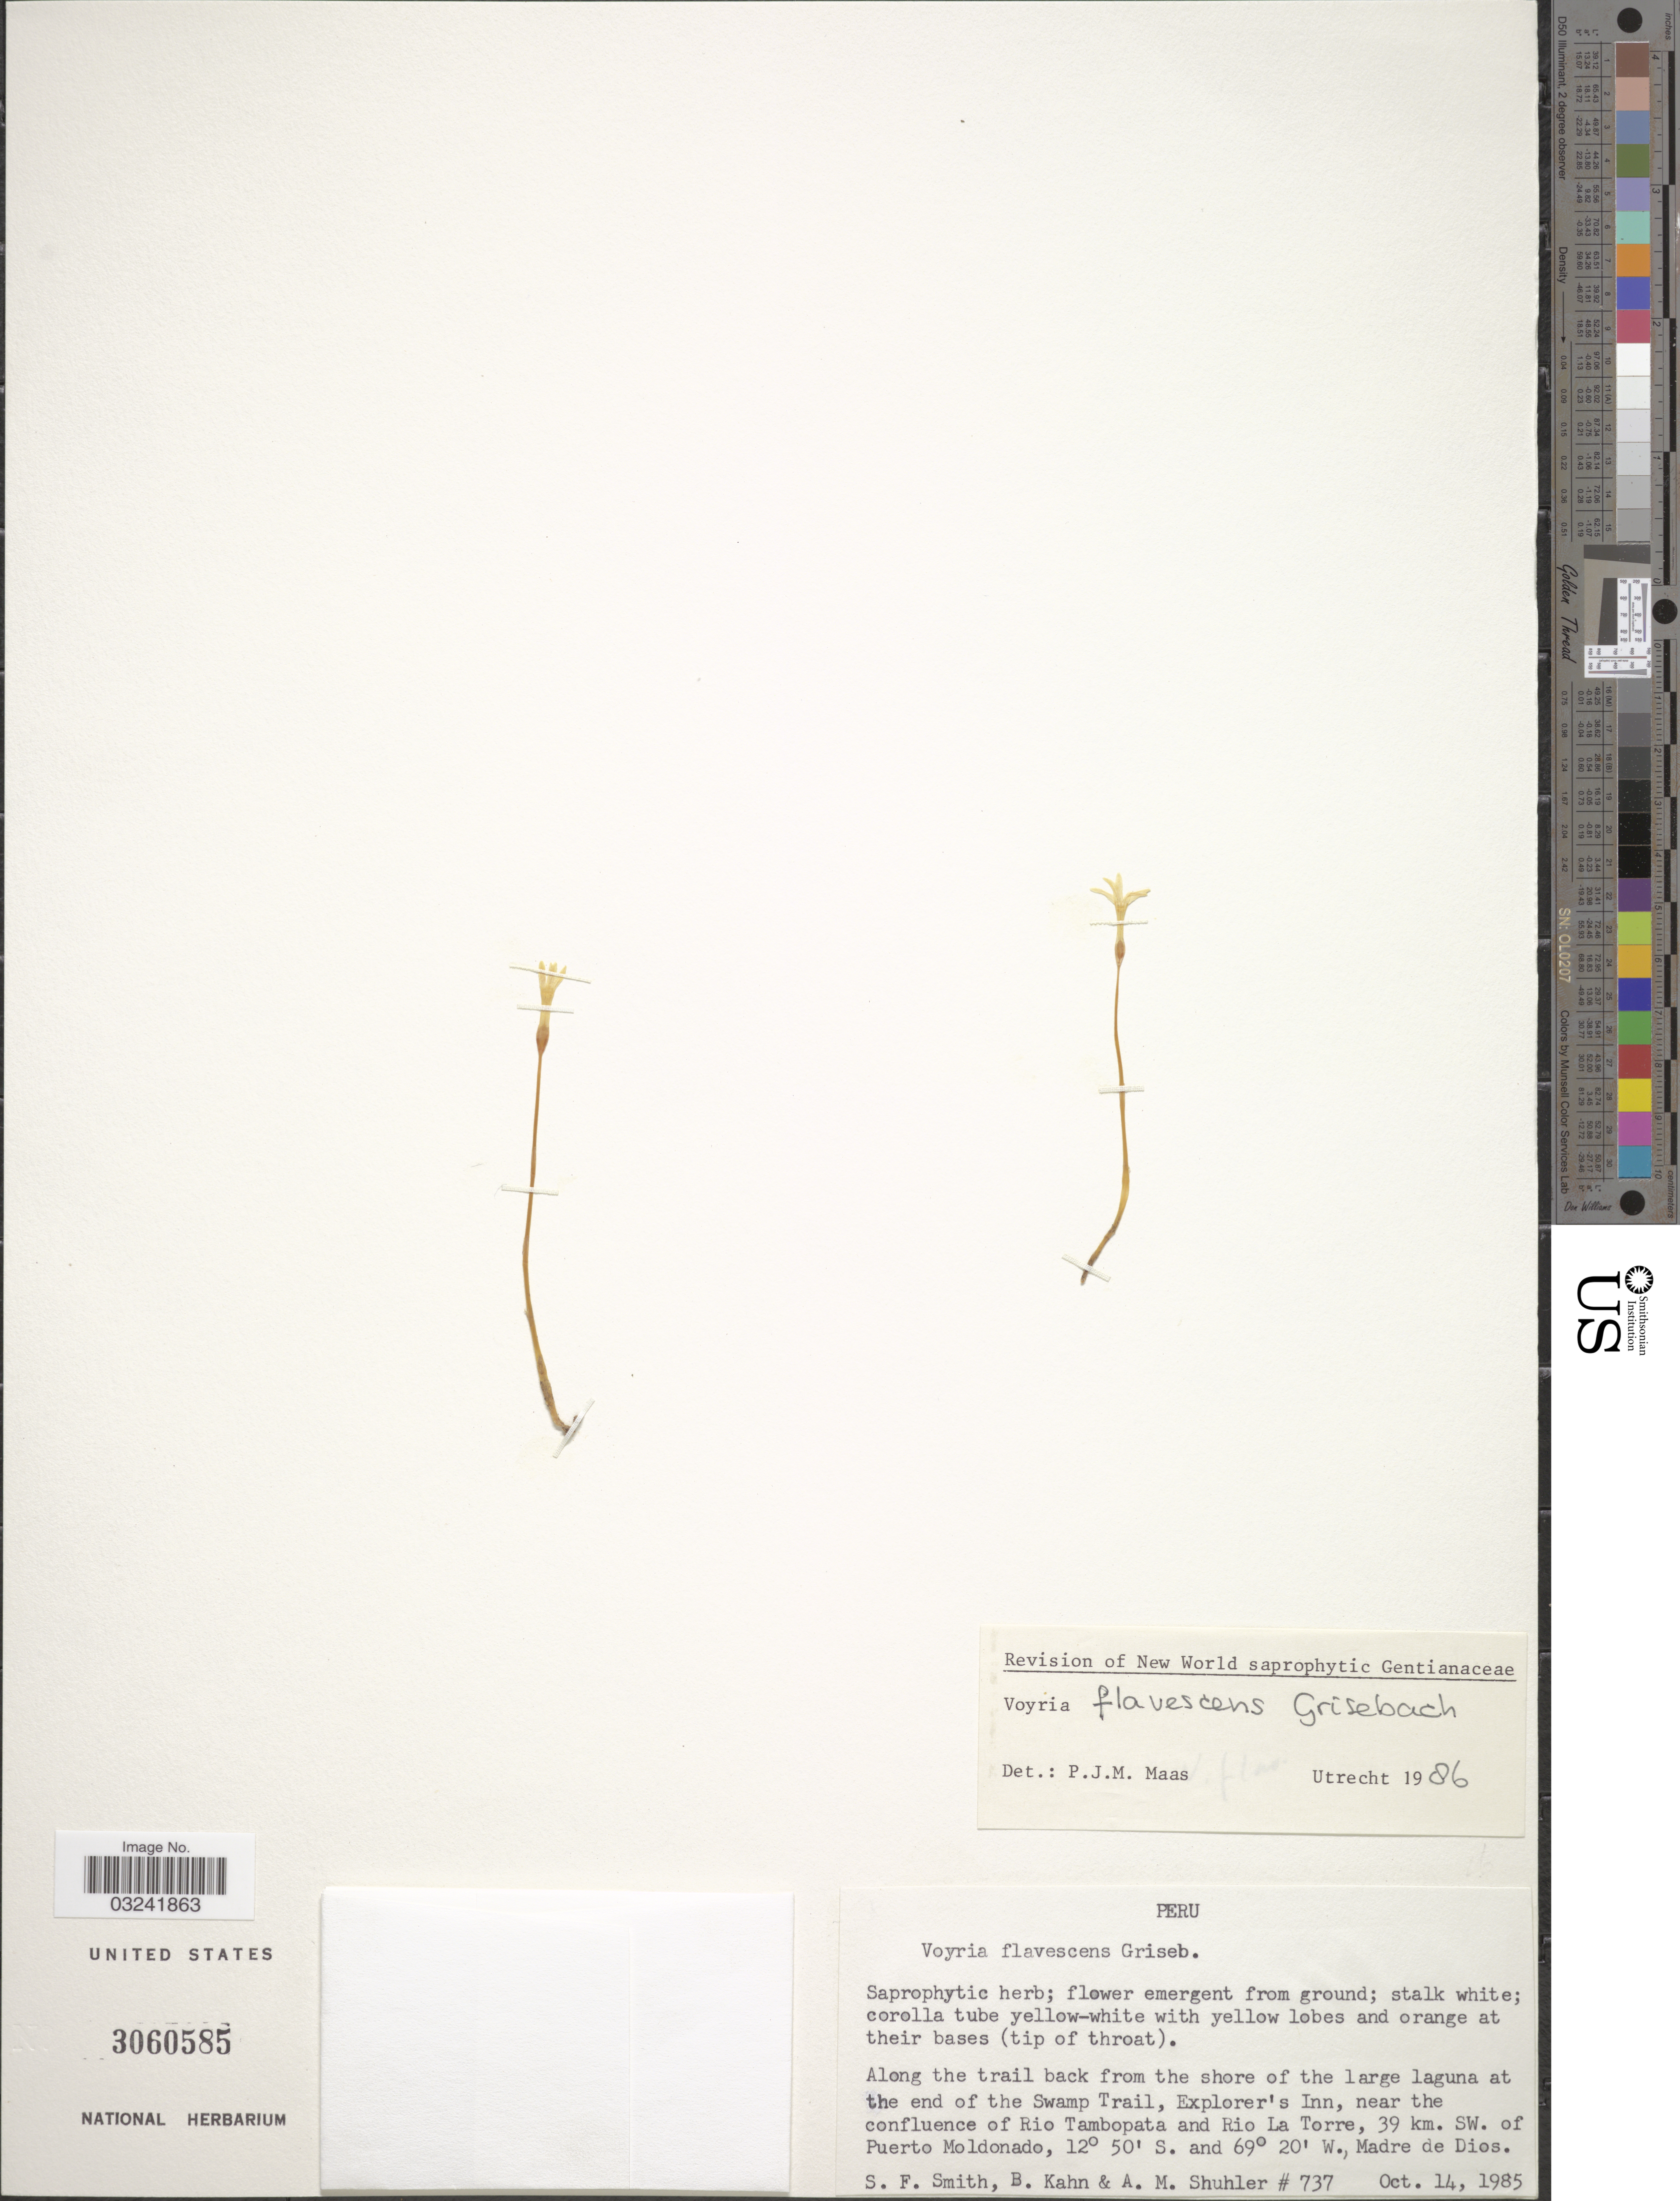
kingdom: Plantae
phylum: Tracheophyta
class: Magnoliopsida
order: Gentianales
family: Gentianaceae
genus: Voyria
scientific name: Voyria flavescens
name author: Griseb.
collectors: S.F. Smith, B. Kahn & A. Shuhler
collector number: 737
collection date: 1985-10-14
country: Peru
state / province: Madre de Dios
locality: Along the trail back from the shore of the large laguna at the end of the Swamp Trail, Explorer's Inn, near the confluence of Rio Tambopata and Rio La Torre, 39 km. SW. of Puerto Moldonado.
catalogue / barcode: US 3060585